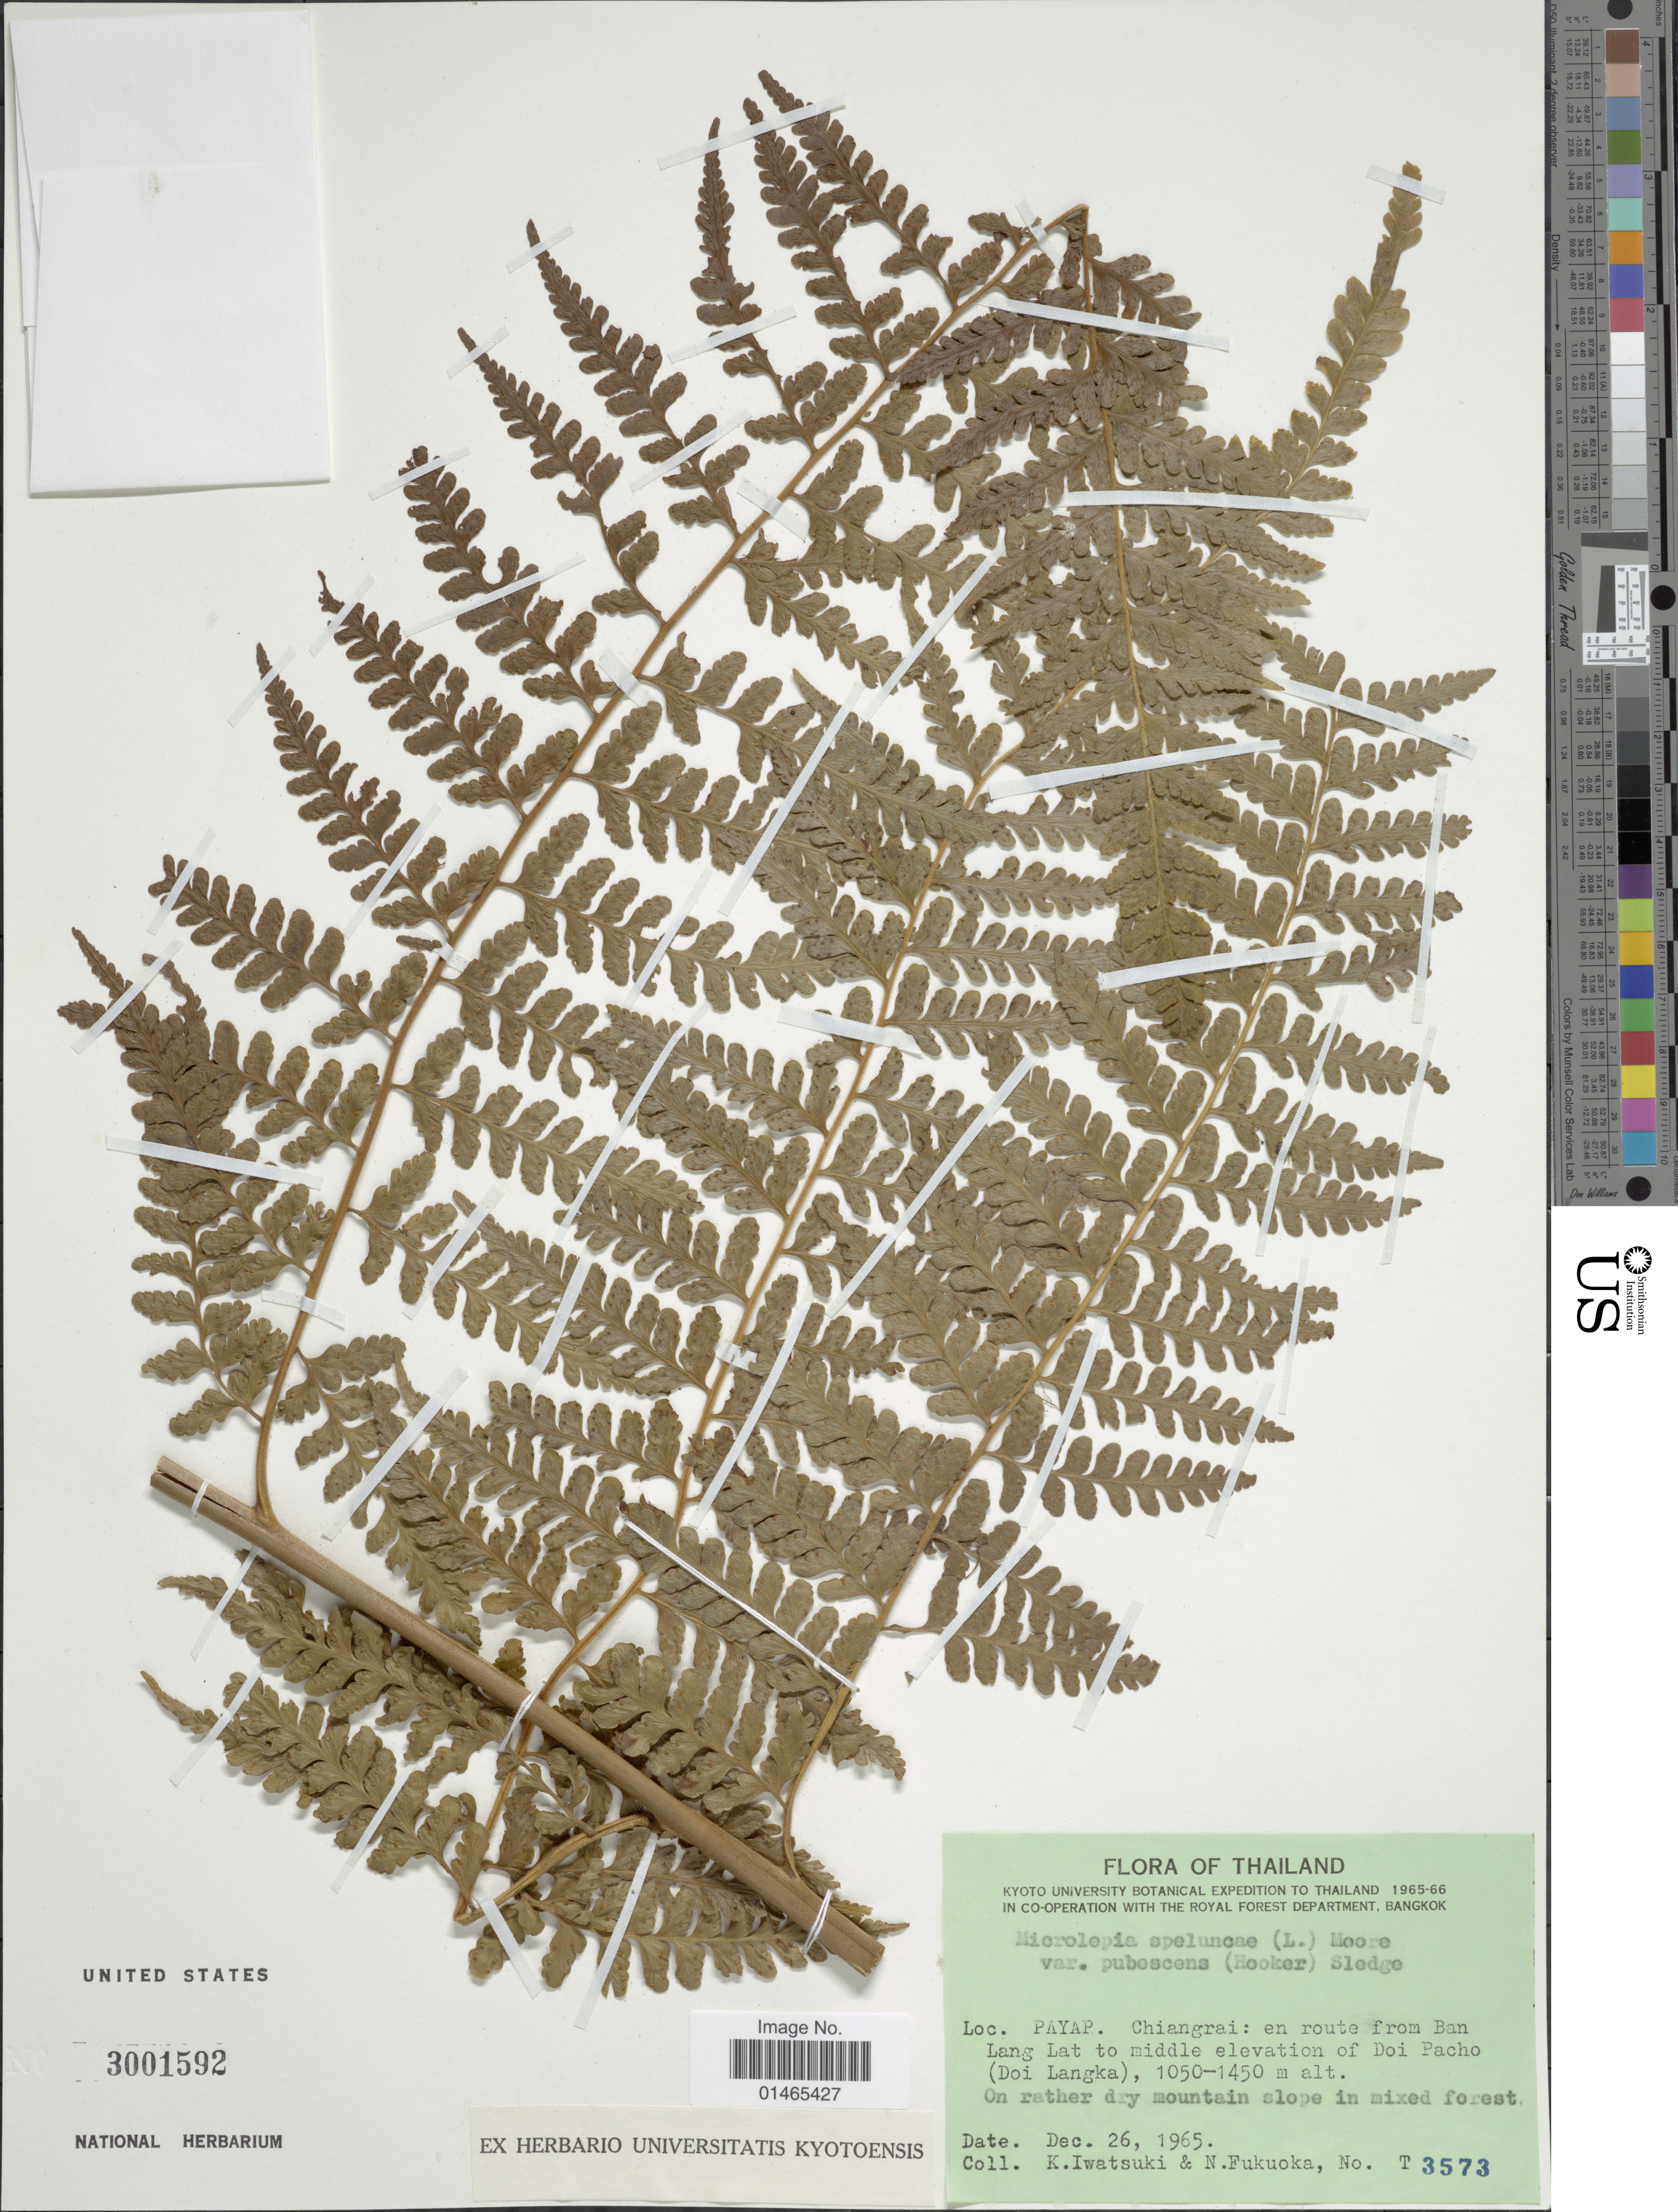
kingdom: Plantae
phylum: Tracheophyta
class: Polypodiopsida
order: Polypodiales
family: Dennstaedtiaceae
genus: Microlepia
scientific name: Microlepia speluncae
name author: (L.) T. Moore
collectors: K. Iwatsuki & N. Fukuoka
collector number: T3573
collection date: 1965-12-26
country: Thailand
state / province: Chiang Rai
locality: Payap, Chiangrai: en route from Ban Lang Lat to Doi Pacho (Doi Langka)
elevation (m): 1050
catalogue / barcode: US 3001592